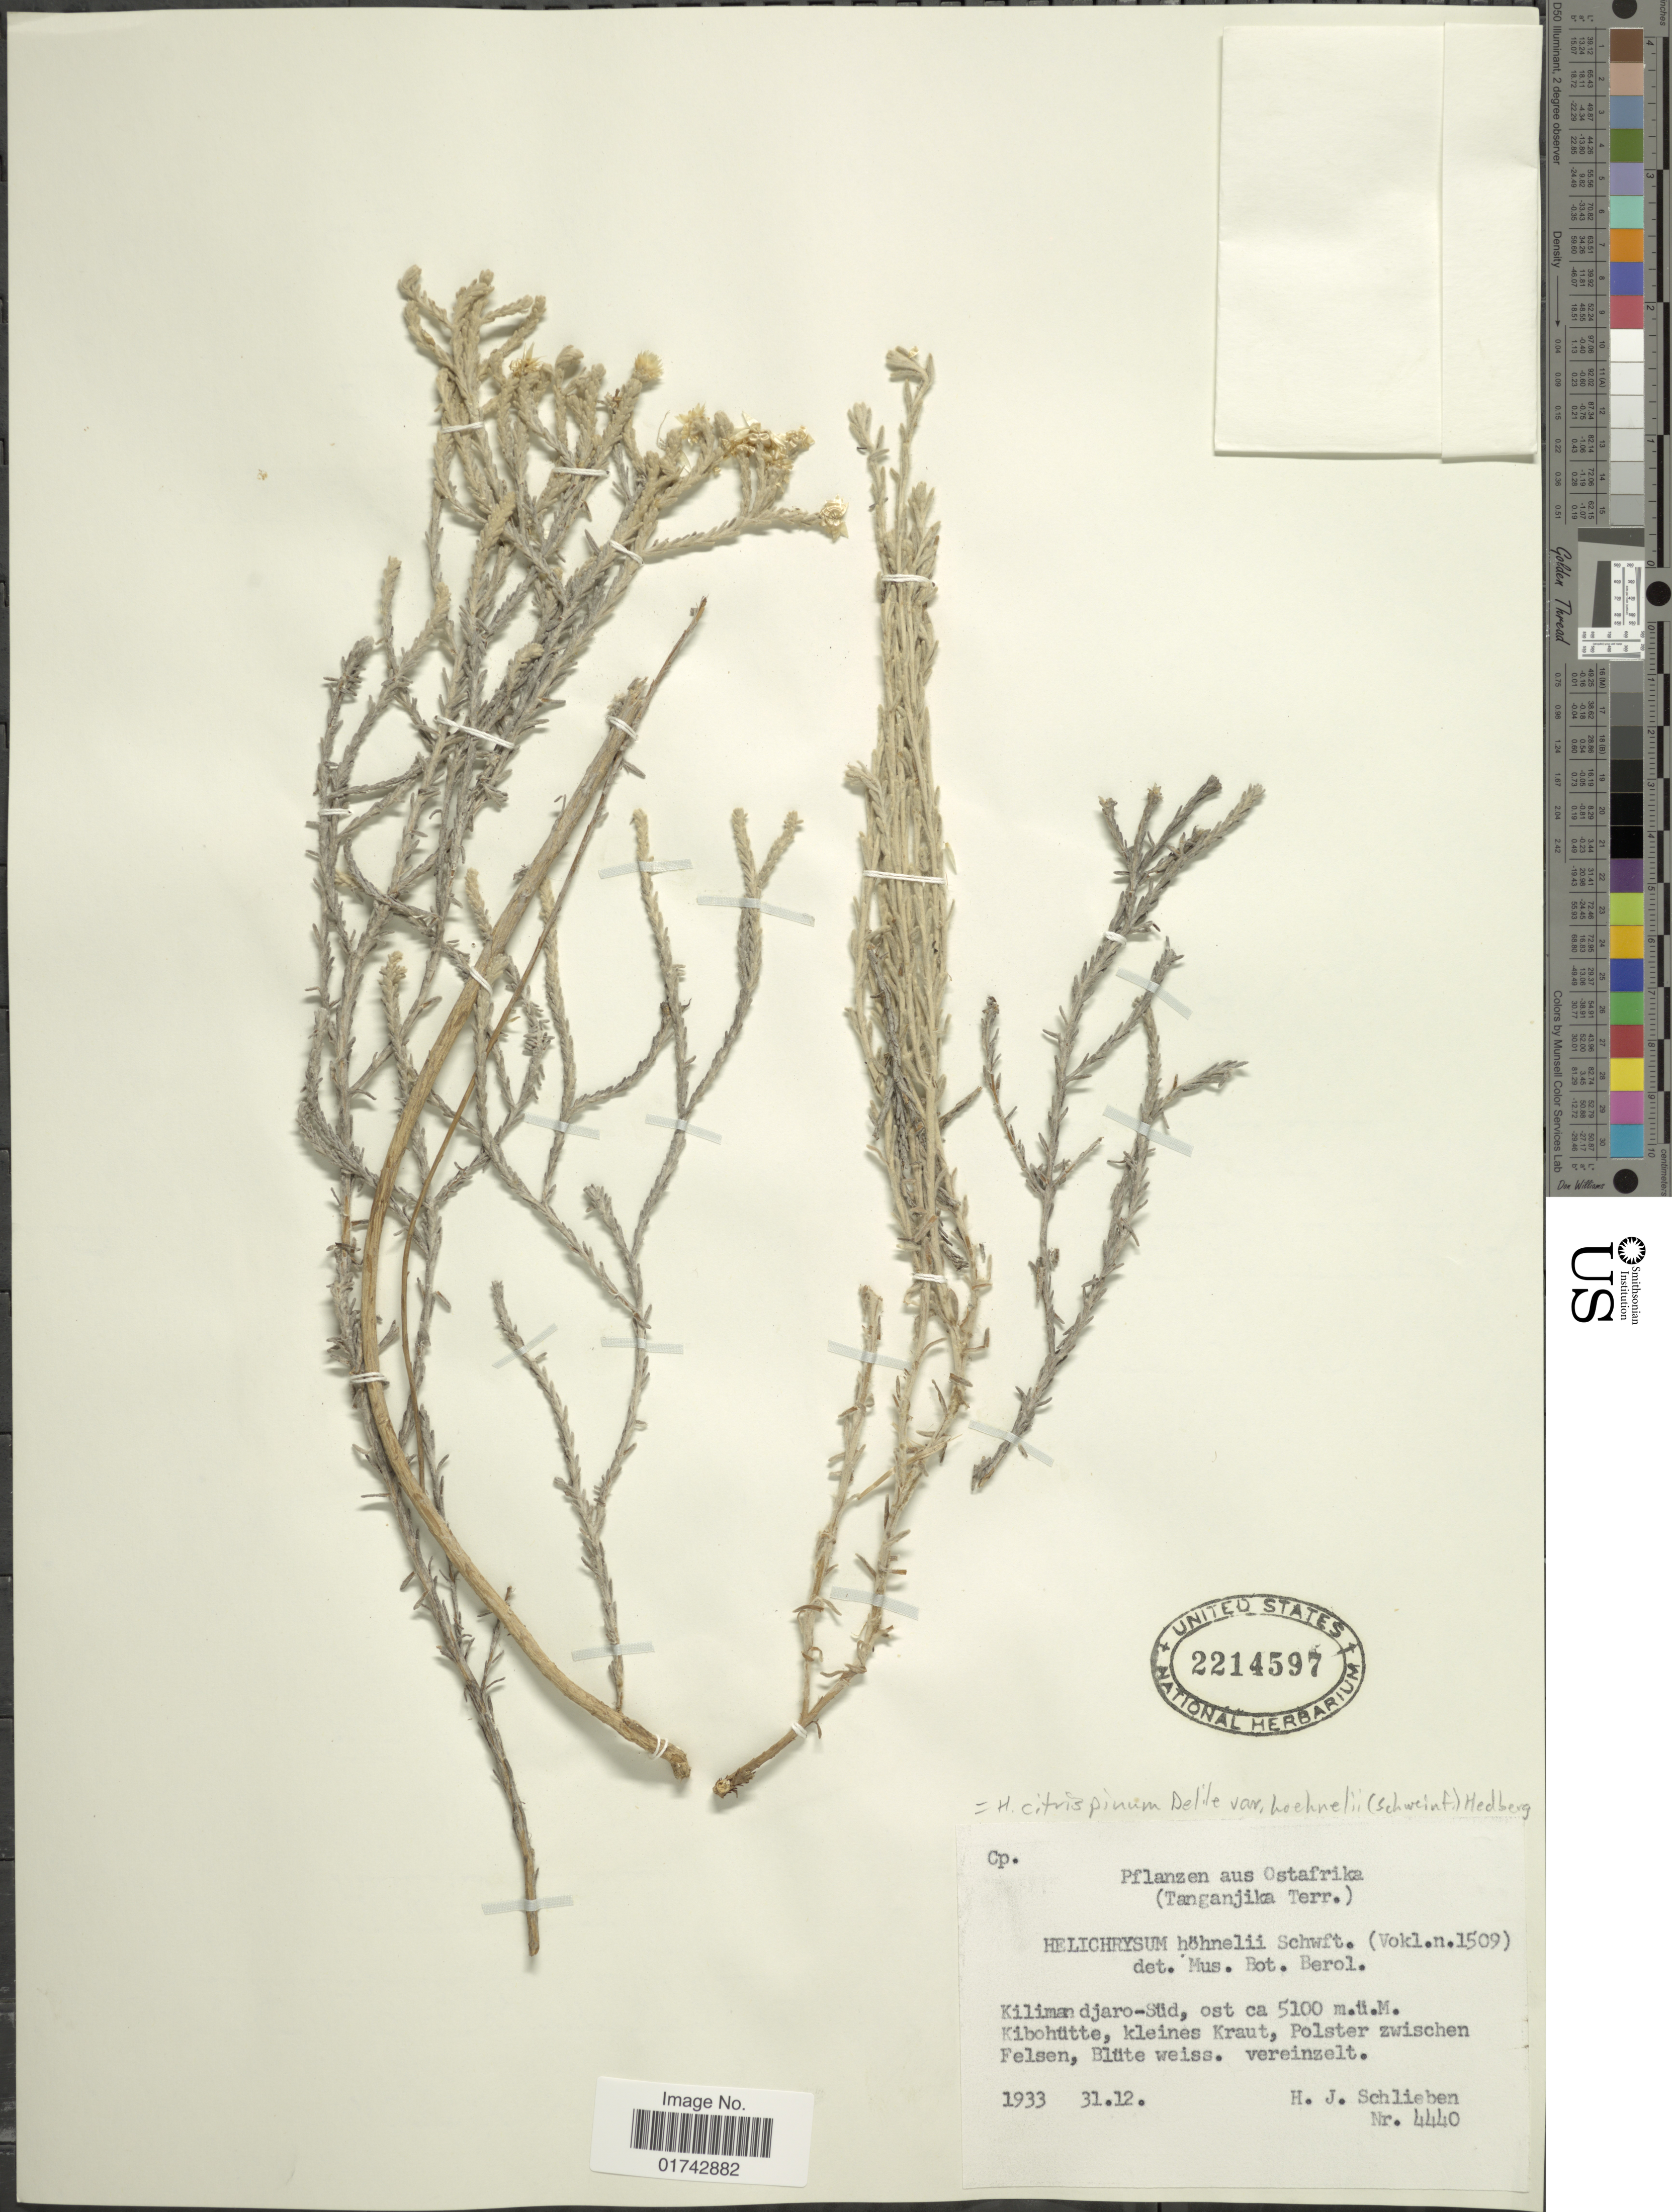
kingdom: Plantae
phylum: Tracheophyta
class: Magnoliopsida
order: Asterales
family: Asteraceae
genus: Helichrysum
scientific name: Helichrysum citrispinum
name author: Delile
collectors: H. J. Schlieben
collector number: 4440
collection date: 1933-12-31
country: Tanzania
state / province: Kilimanjaro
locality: Ostafrika (Tanganjika Terr.). Kilimandjaro-Süd, ost. Kibohütte.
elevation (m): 5100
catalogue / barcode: US 2214597